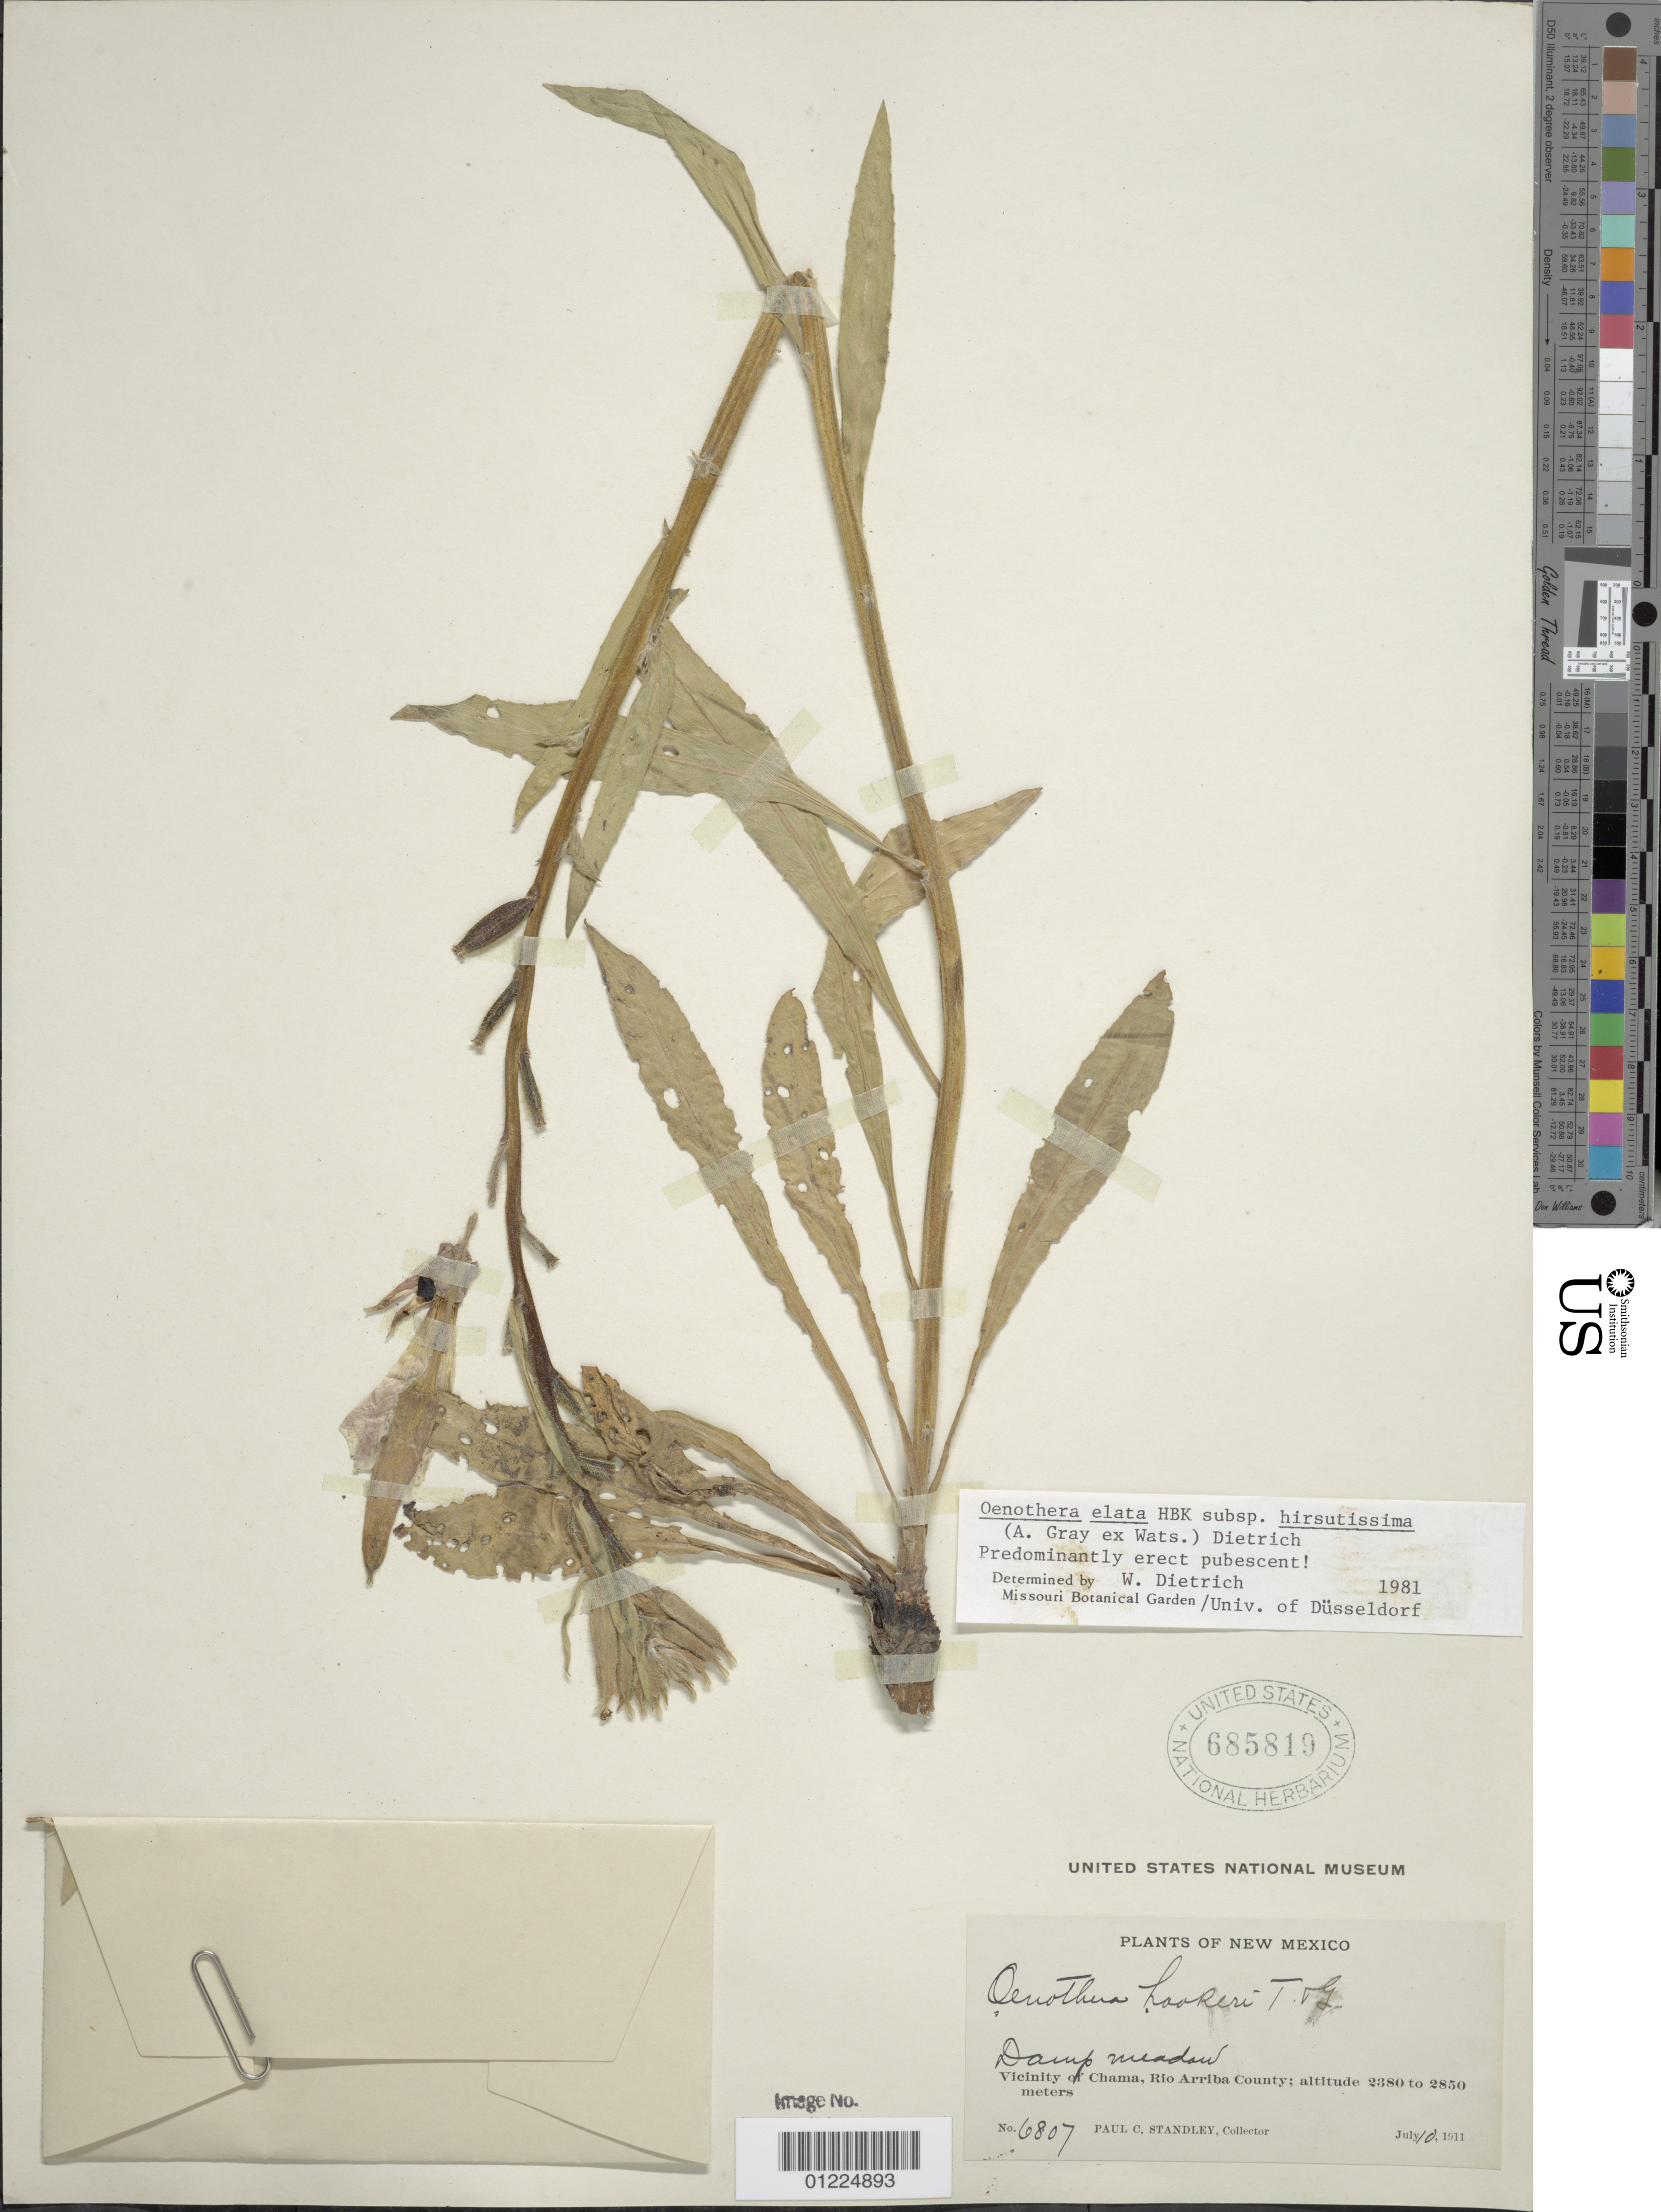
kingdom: Plantae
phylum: Tracheophyta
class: Magnoliopsida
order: Myrtales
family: Onagraceae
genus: Oenothera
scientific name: Oenothera elata subsp. hirsutissima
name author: (A. Gray ex S. Watson) W. Dietr.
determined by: Dietrich, W.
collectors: P. C. Standley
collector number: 6807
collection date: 1911-07-10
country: United States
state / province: New Mexico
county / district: Rio Arriba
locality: vicinity of Chama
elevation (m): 2380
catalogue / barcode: US 685819